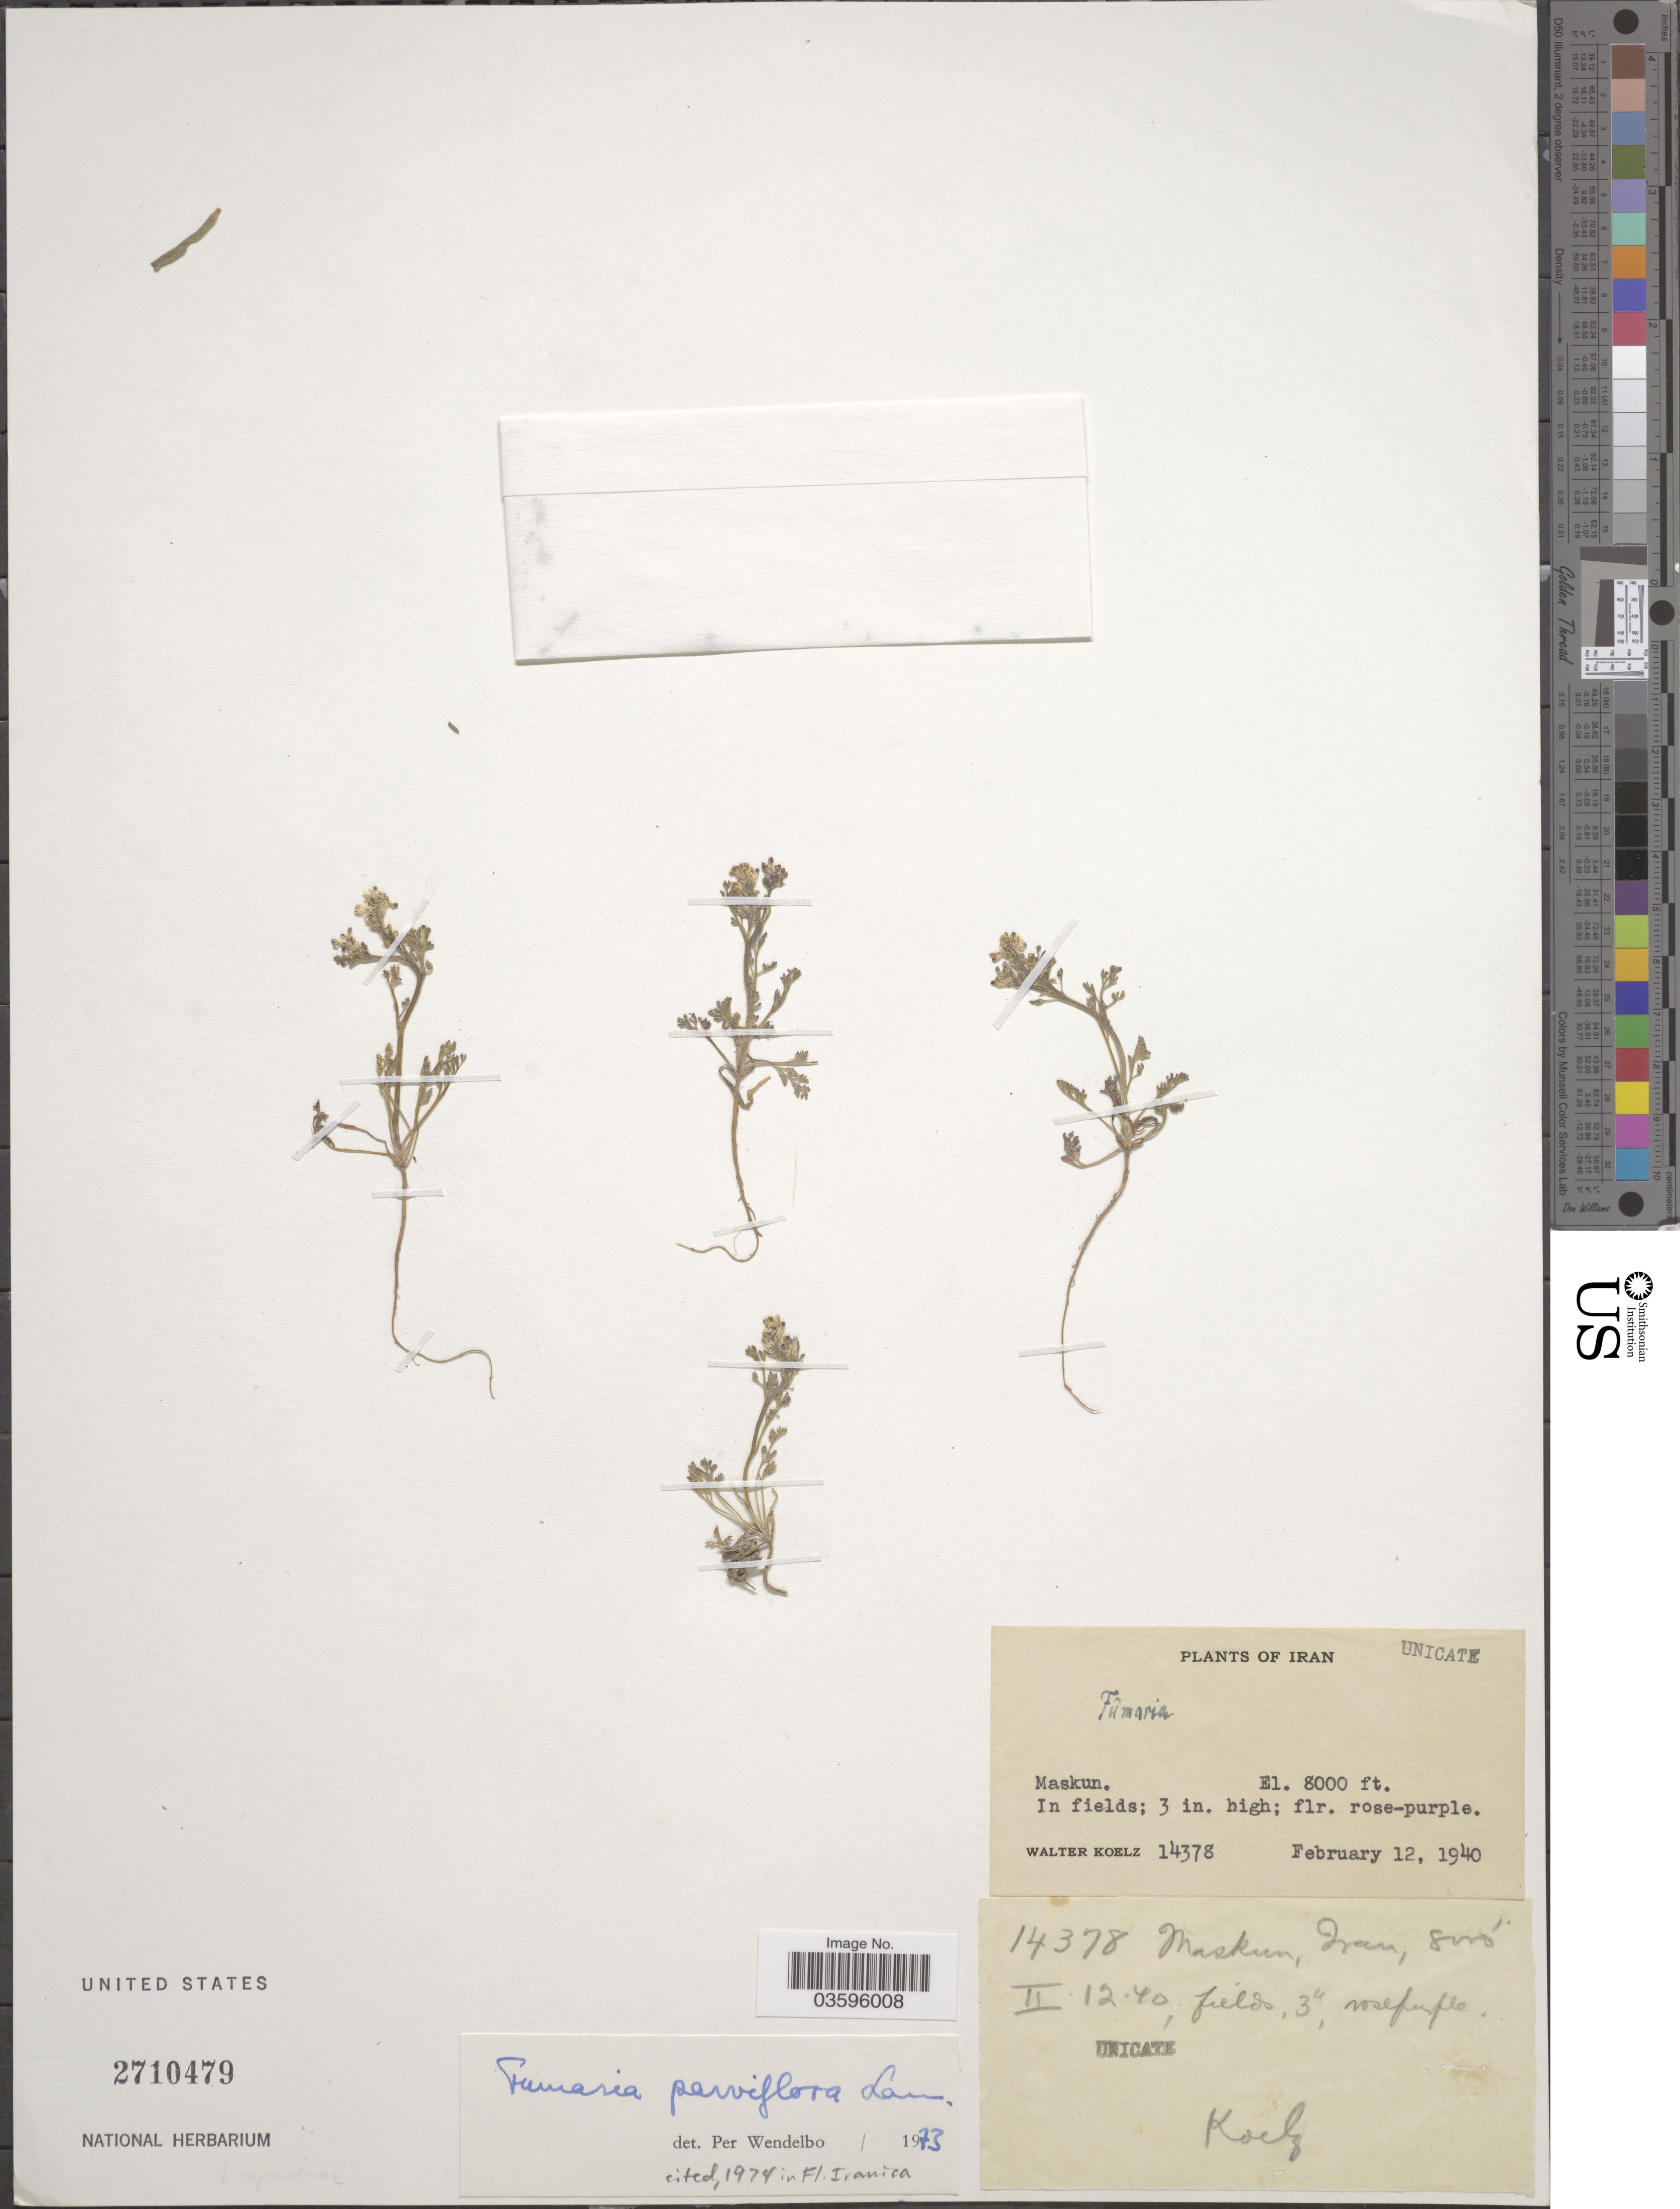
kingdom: Plantae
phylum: Tracheophyta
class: Magnoliopsida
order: Ranunculales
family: Papaveraceae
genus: Fumaria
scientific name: Fumaria parviflora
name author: Lam.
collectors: W. N. Koelz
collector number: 14378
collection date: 1940-02-12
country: Iran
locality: Maskun, in fields.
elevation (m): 2438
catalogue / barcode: US 2710479